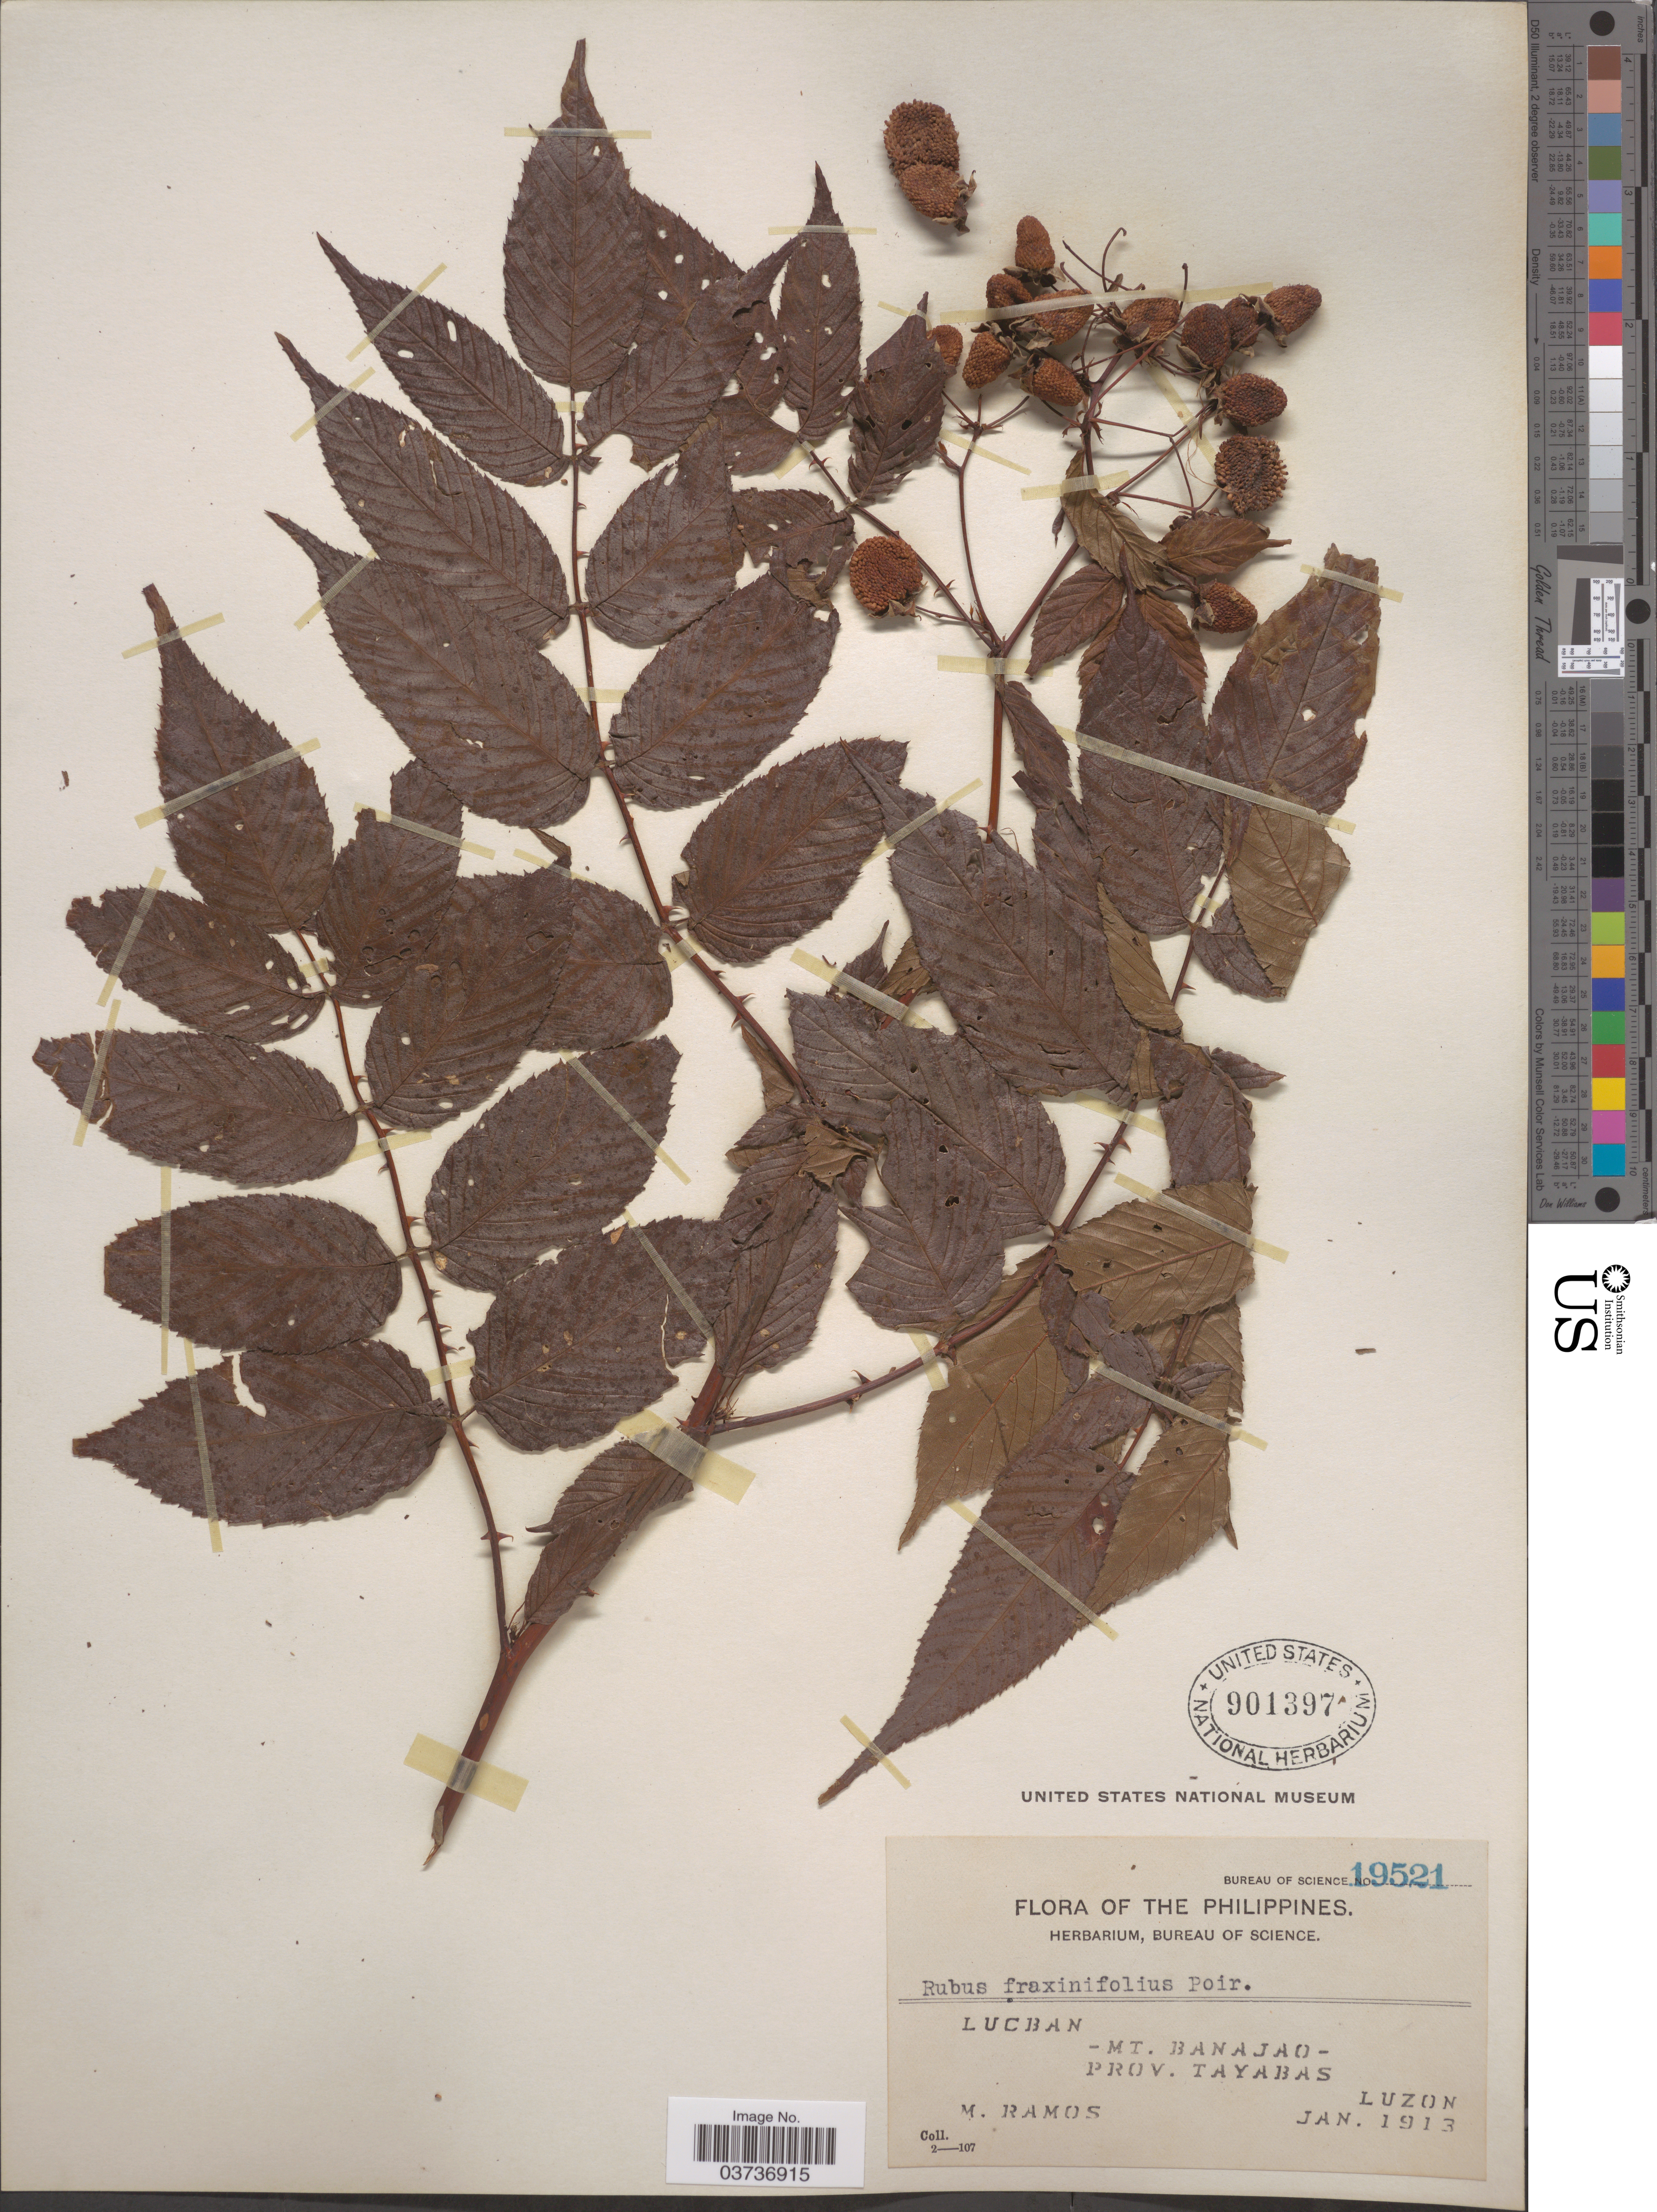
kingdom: Plantae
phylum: Tracheophyta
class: Magnoliopsida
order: Rosales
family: Rosaceae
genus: Rubus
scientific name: Rubus fraxinifolius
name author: Hayata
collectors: M. Ramos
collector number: Bureau of Science 19521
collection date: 1913-01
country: Philippines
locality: Lucban - Mt. Banajao - Prov. Tayabas. Luzon.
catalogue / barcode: US 901397